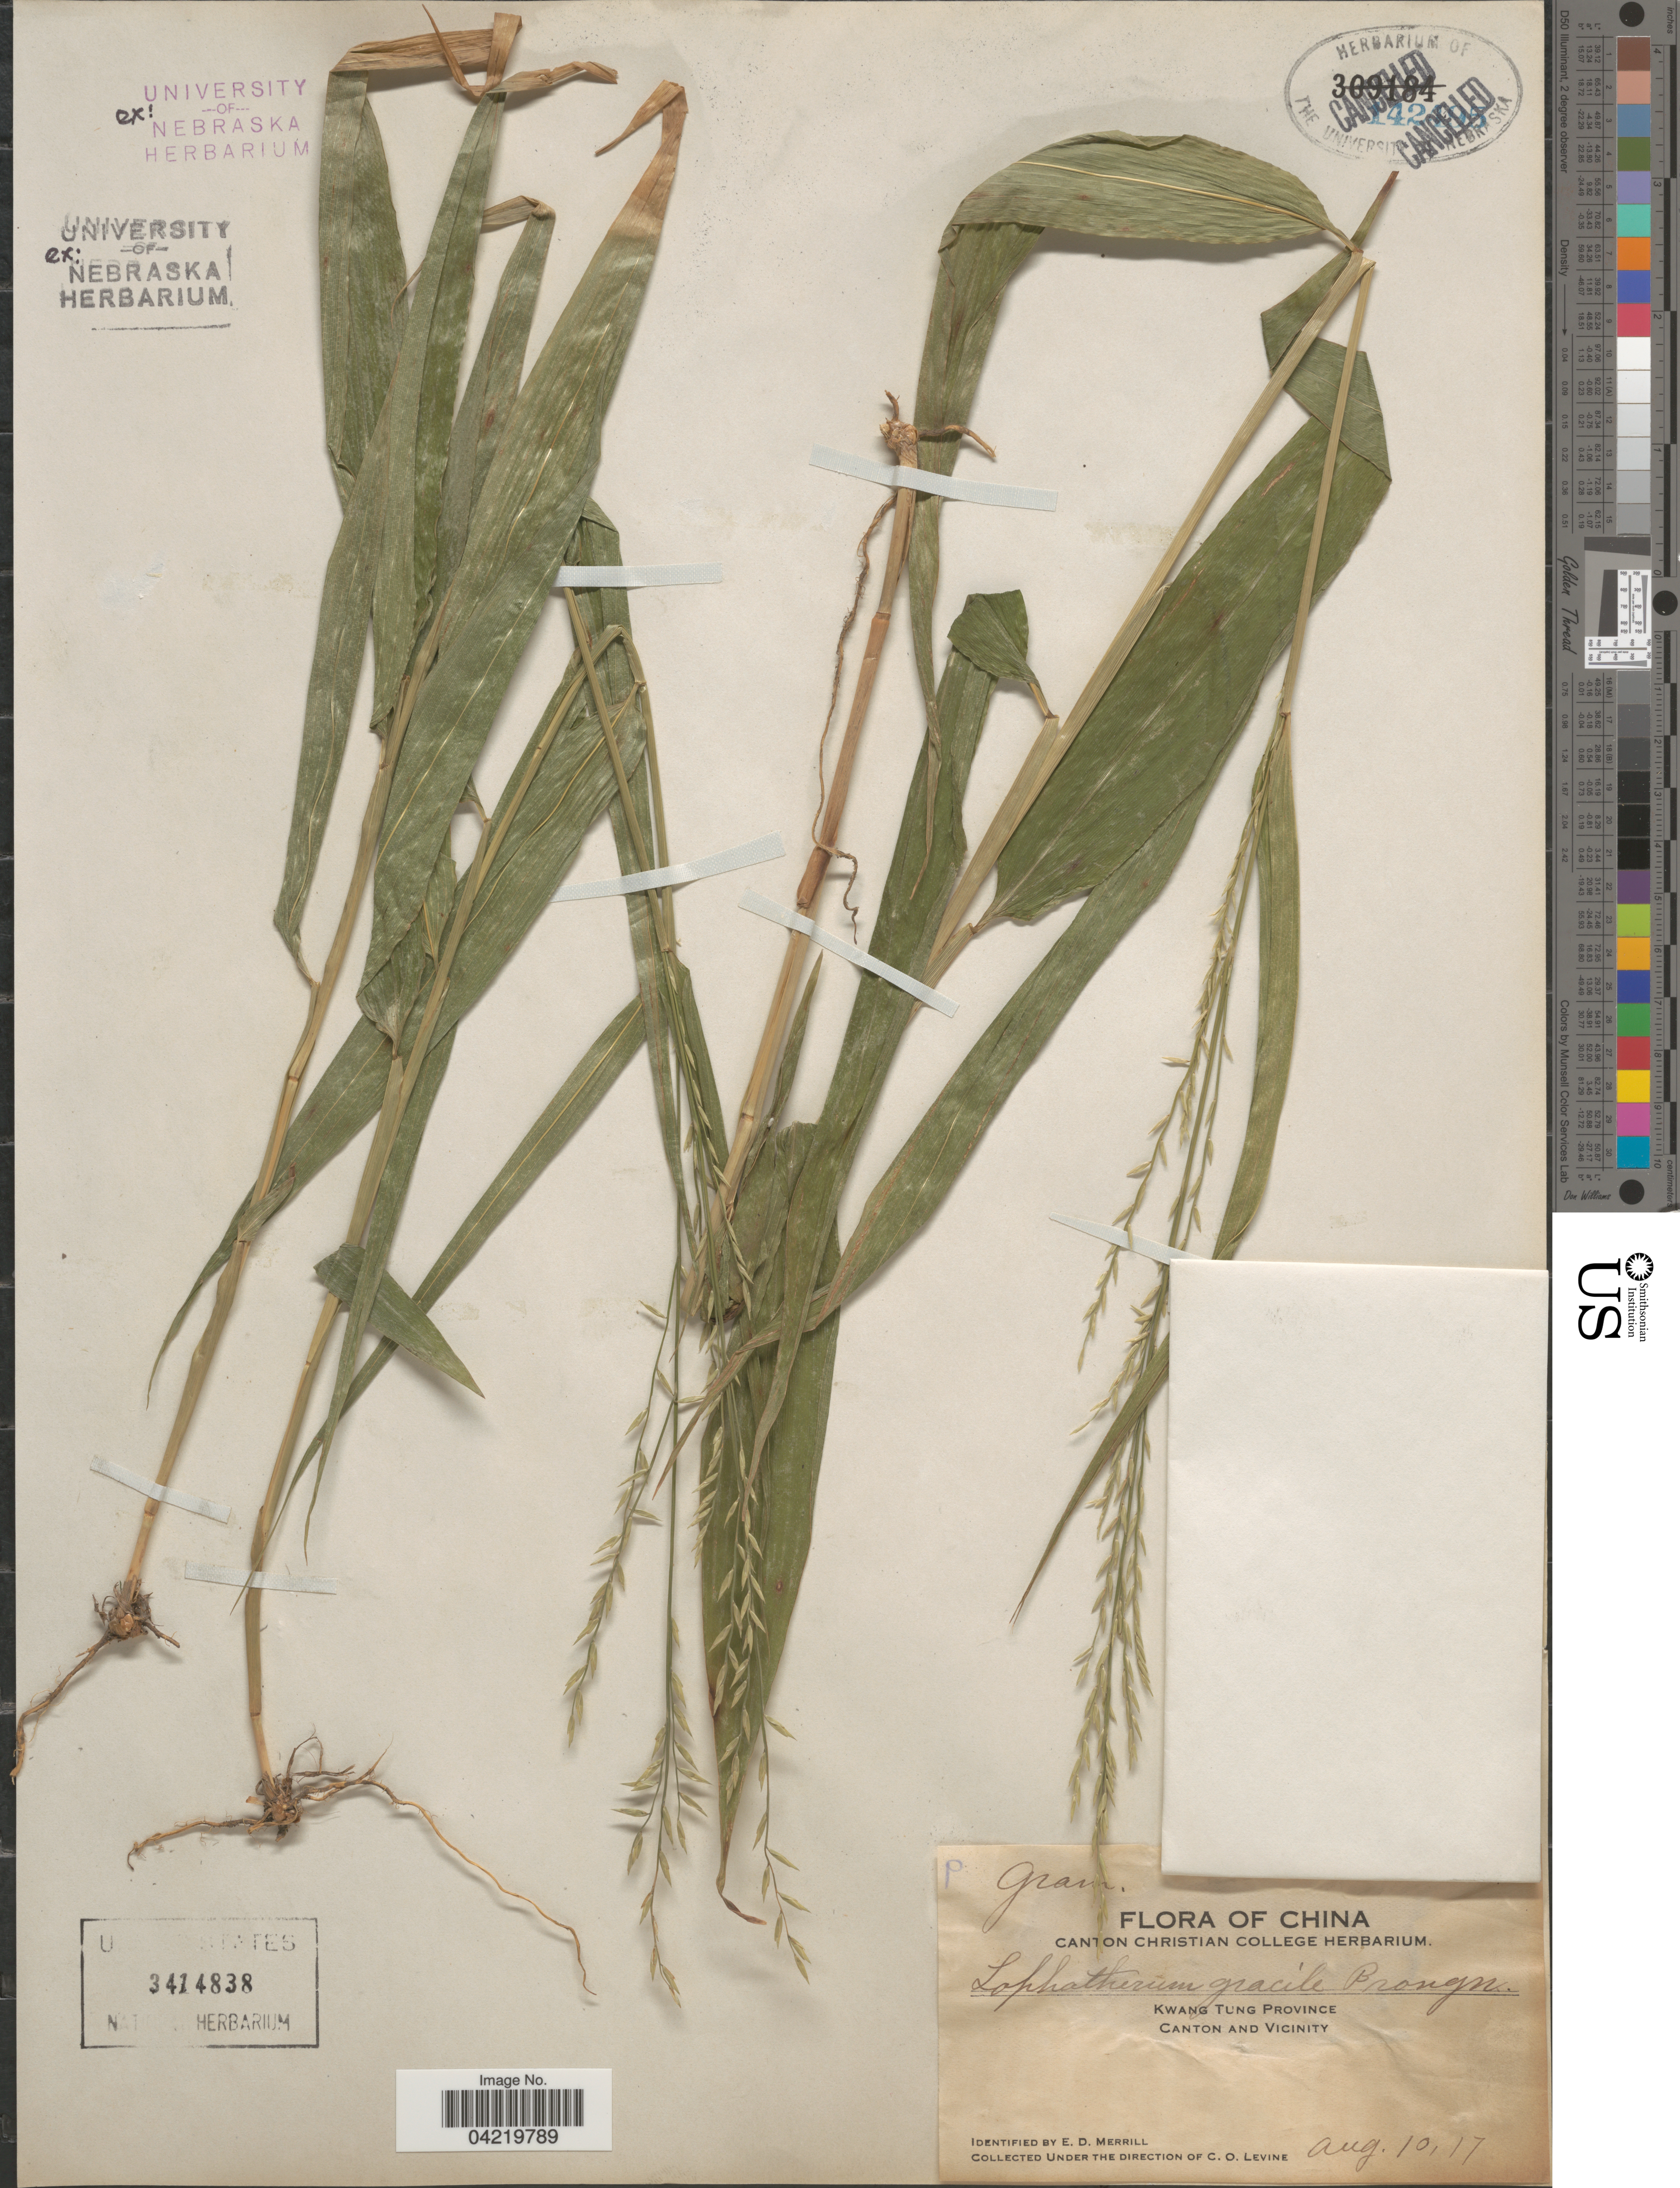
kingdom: Plantae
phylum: Tracheophyta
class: Liliopsida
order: Poales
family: Poaceae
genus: Lophatherum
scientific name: Lophatherum gracile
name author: Brongn.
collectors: C. O. Levine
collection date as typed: Transcribed d/m/y: 10/8/17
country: China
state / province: Guangdong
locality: Kwang Tung Province. Canton and vicinity.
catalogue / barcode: US 3414838